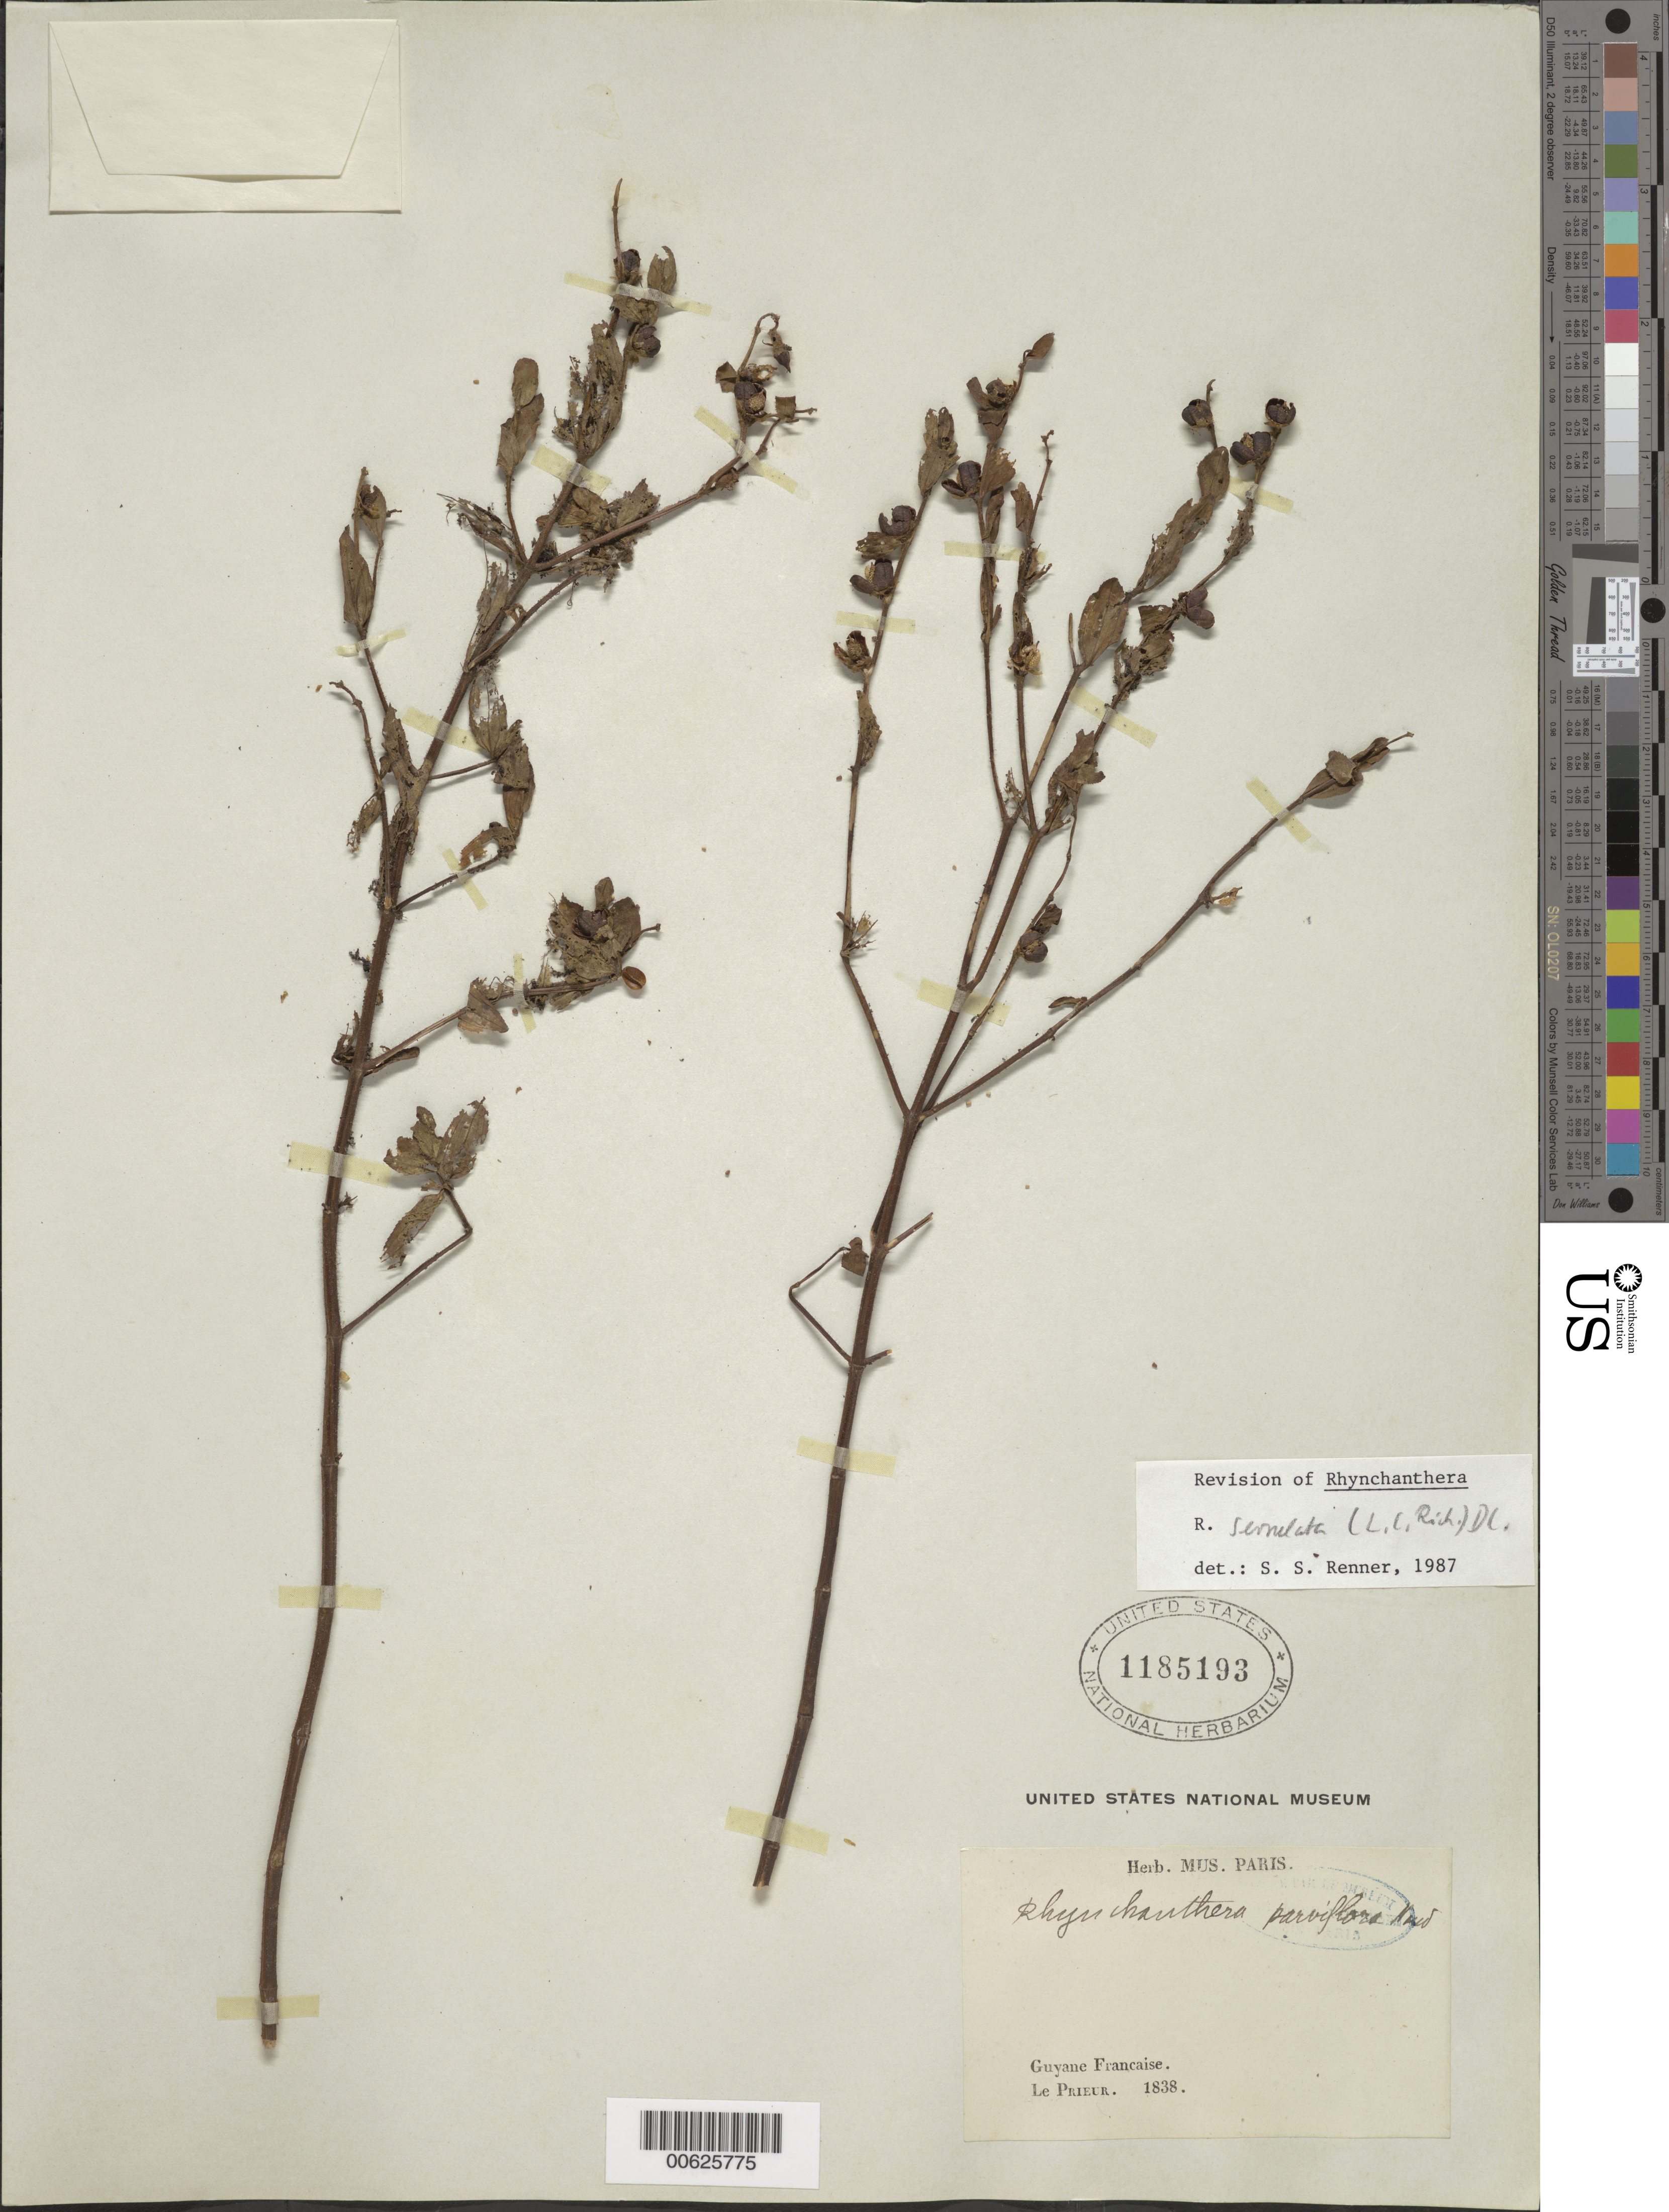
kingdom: Plantae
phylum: Tracheophyta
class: Magnoliopsida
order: Myrtales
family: Melastomataceae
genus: Rhynchanthera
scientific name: Rhynchanthera serrulata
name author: (Rich.) DC.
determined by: Renner, S. S.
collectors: F. M. R. Leprieur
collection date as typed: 1838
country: French Guiana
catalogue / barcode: US 1185193